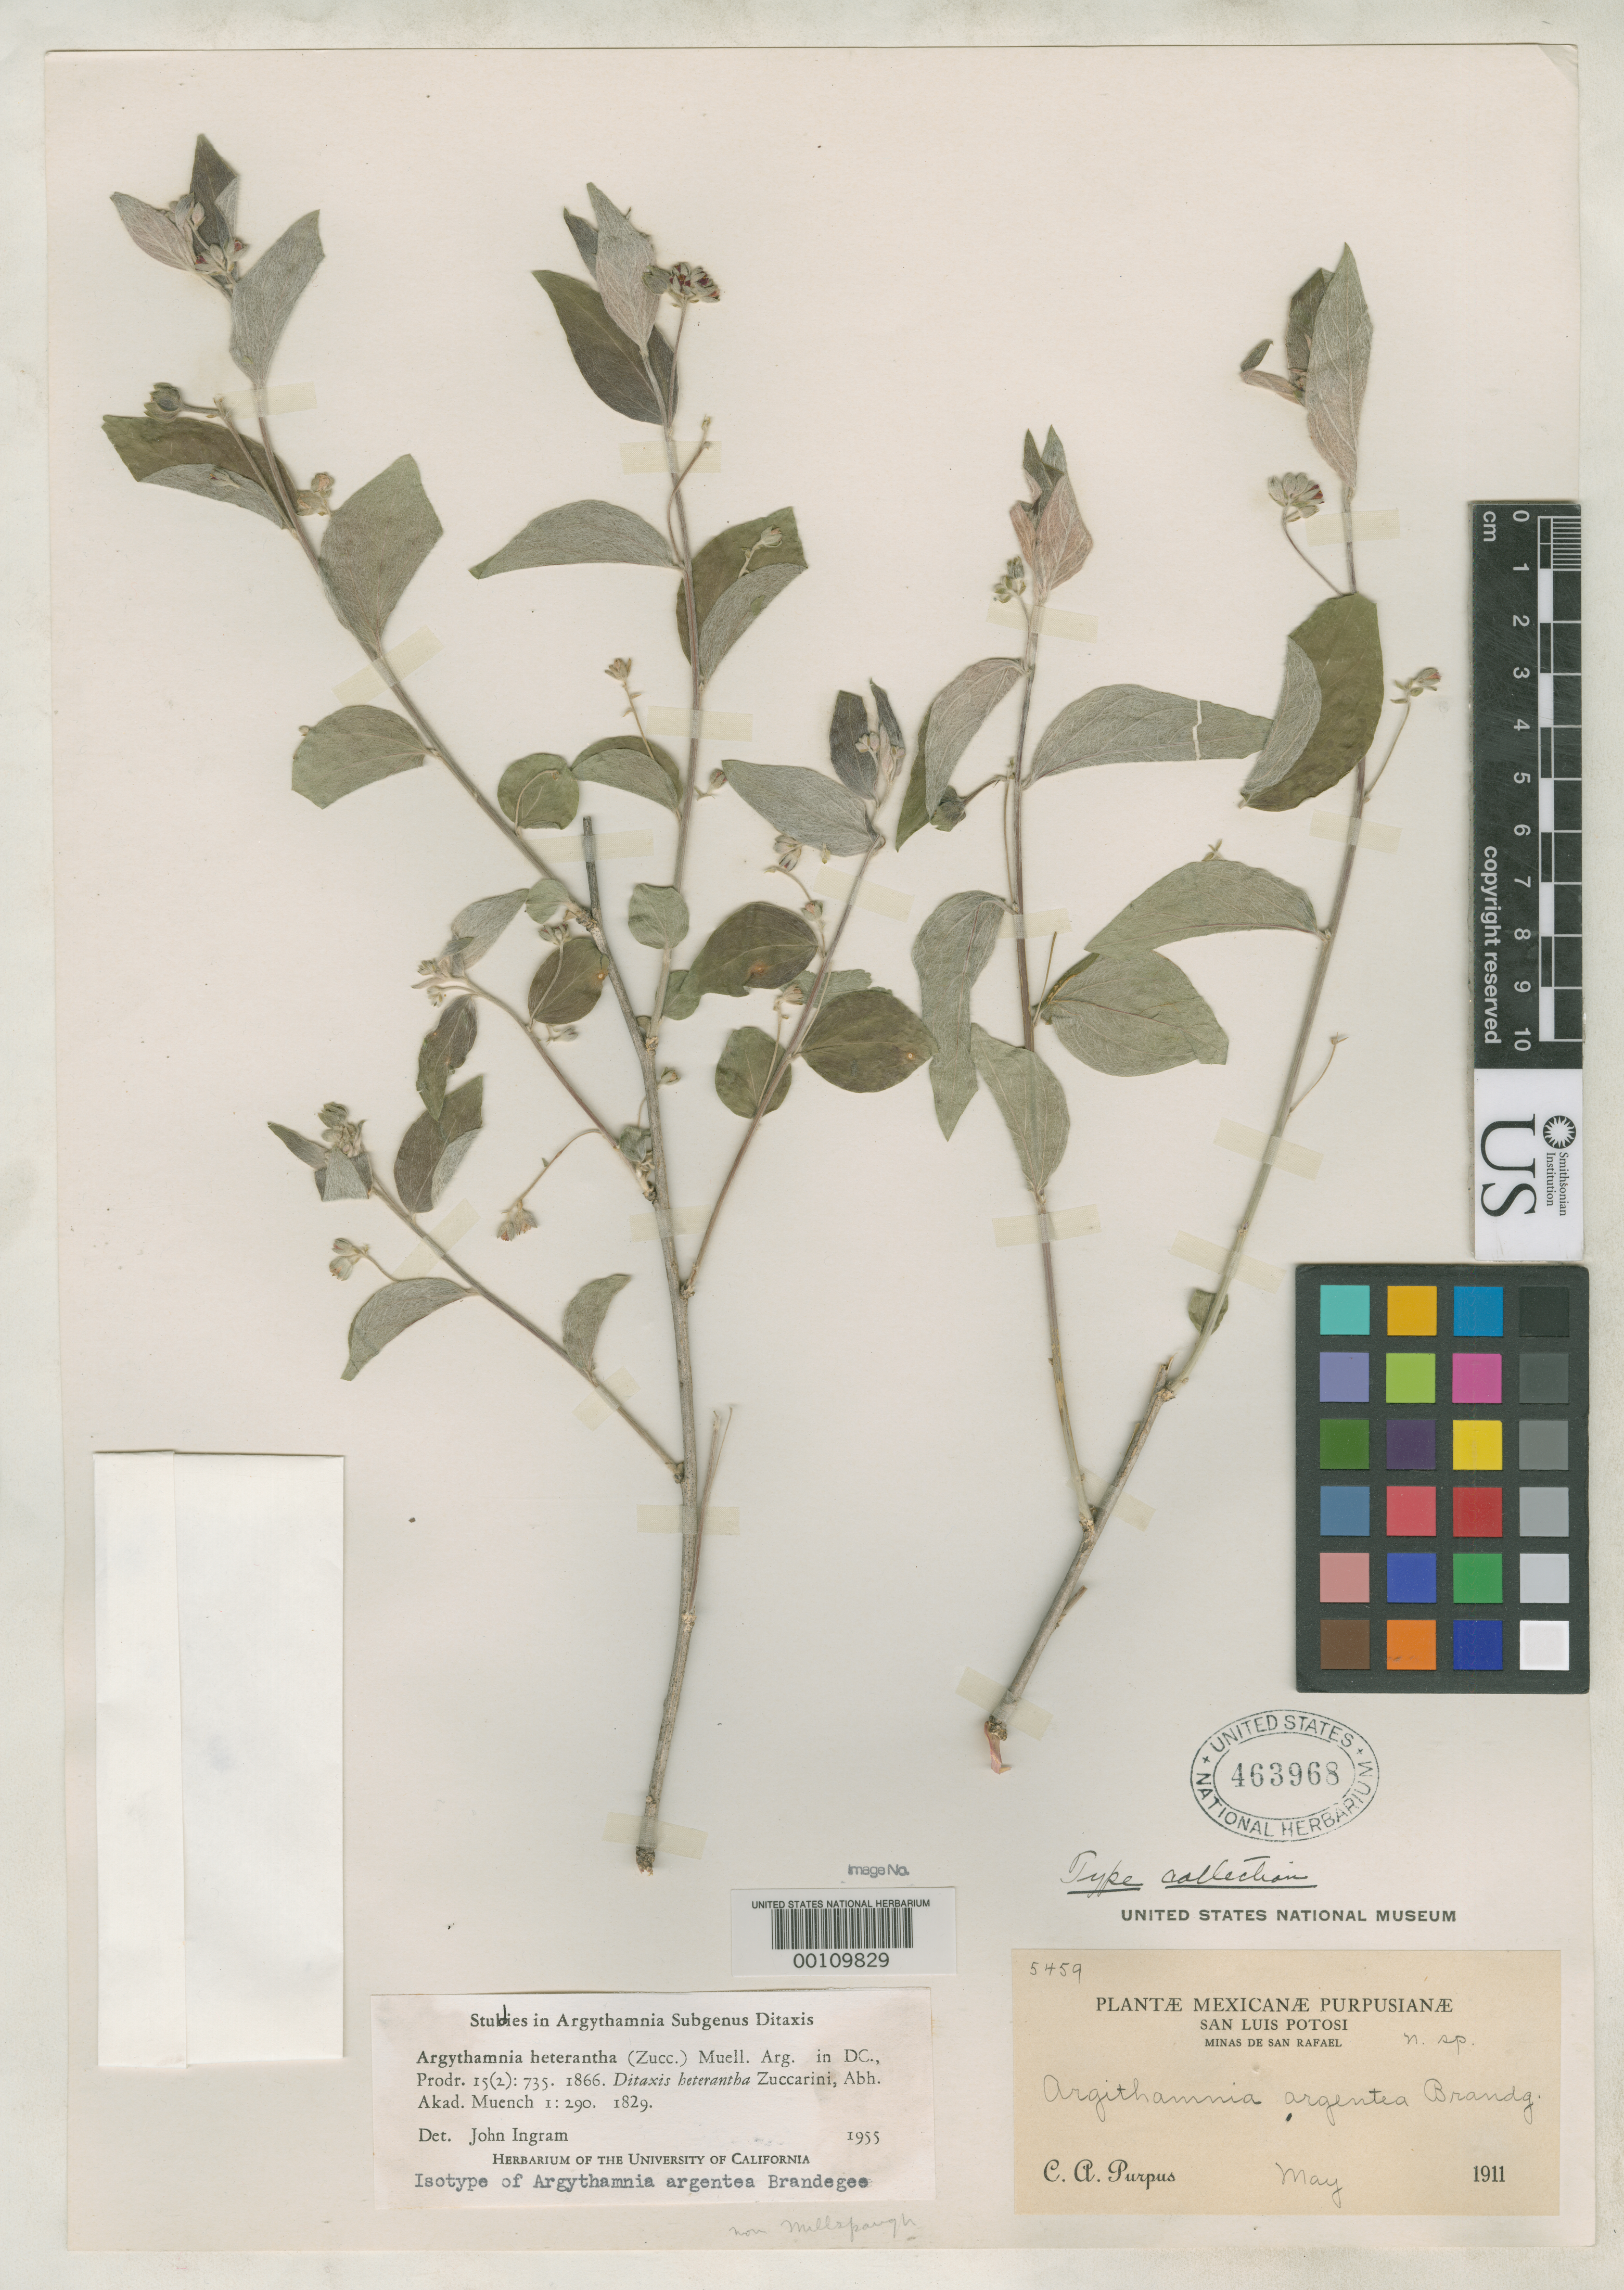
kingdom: Plantae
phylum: Tracheophyta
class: Magnoliopsida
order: Malpighiales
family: Euphorbiaceae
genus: Argythamnia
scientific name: Argythamnia argentea Brandegee, nom. illeg. hom.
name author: Brandegee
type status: Isotype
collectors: C. A. Purpus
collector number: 5459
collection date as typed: May 1911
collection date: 1911-05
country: Mexico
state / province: San Luis Potosi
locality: Minas de San Rafael.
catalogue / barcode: US 463968